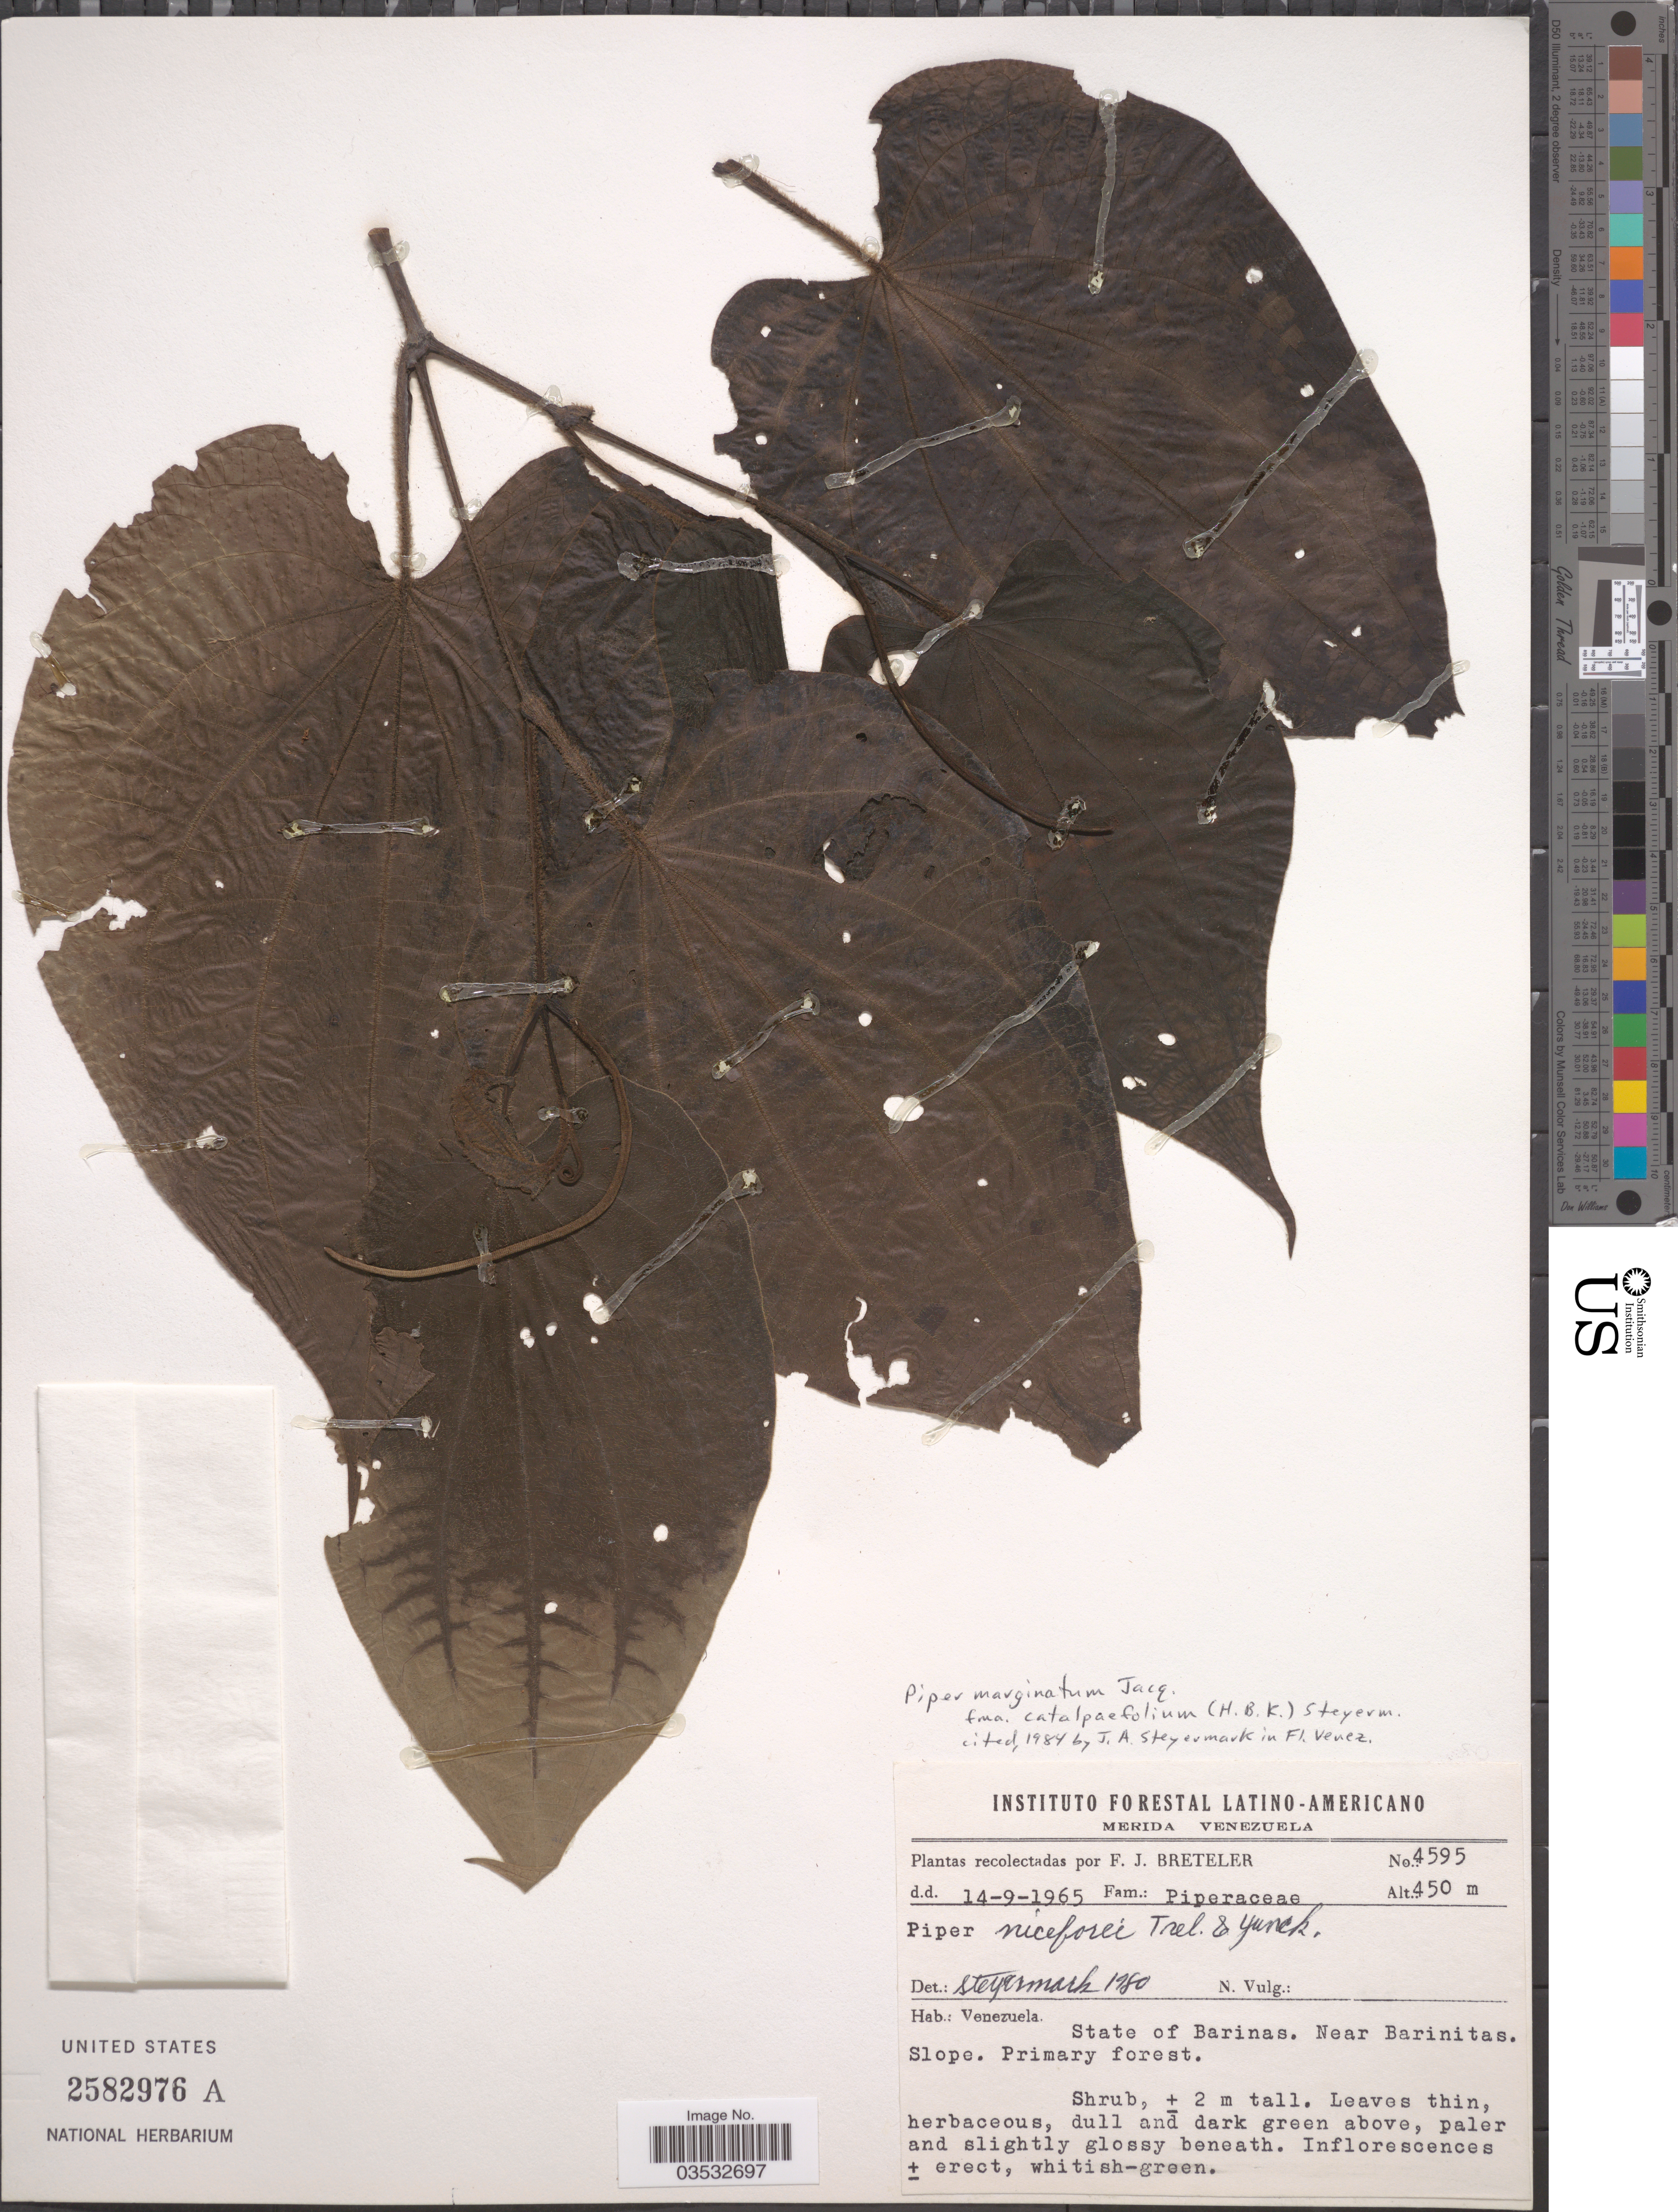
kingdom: Plantae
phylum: Tracheophyta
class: Magnoliopsida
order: Piperales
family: Piperaceae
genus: Piper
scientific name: Piper marginatum f. catalpifolium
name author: (Kunth) Steyerm.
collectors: F. J. Breteler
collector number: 4595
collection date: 1965-09-14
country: Venezuela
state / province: Barinas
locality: Near Barinitas.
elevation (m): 450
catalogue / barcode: US 2582976A